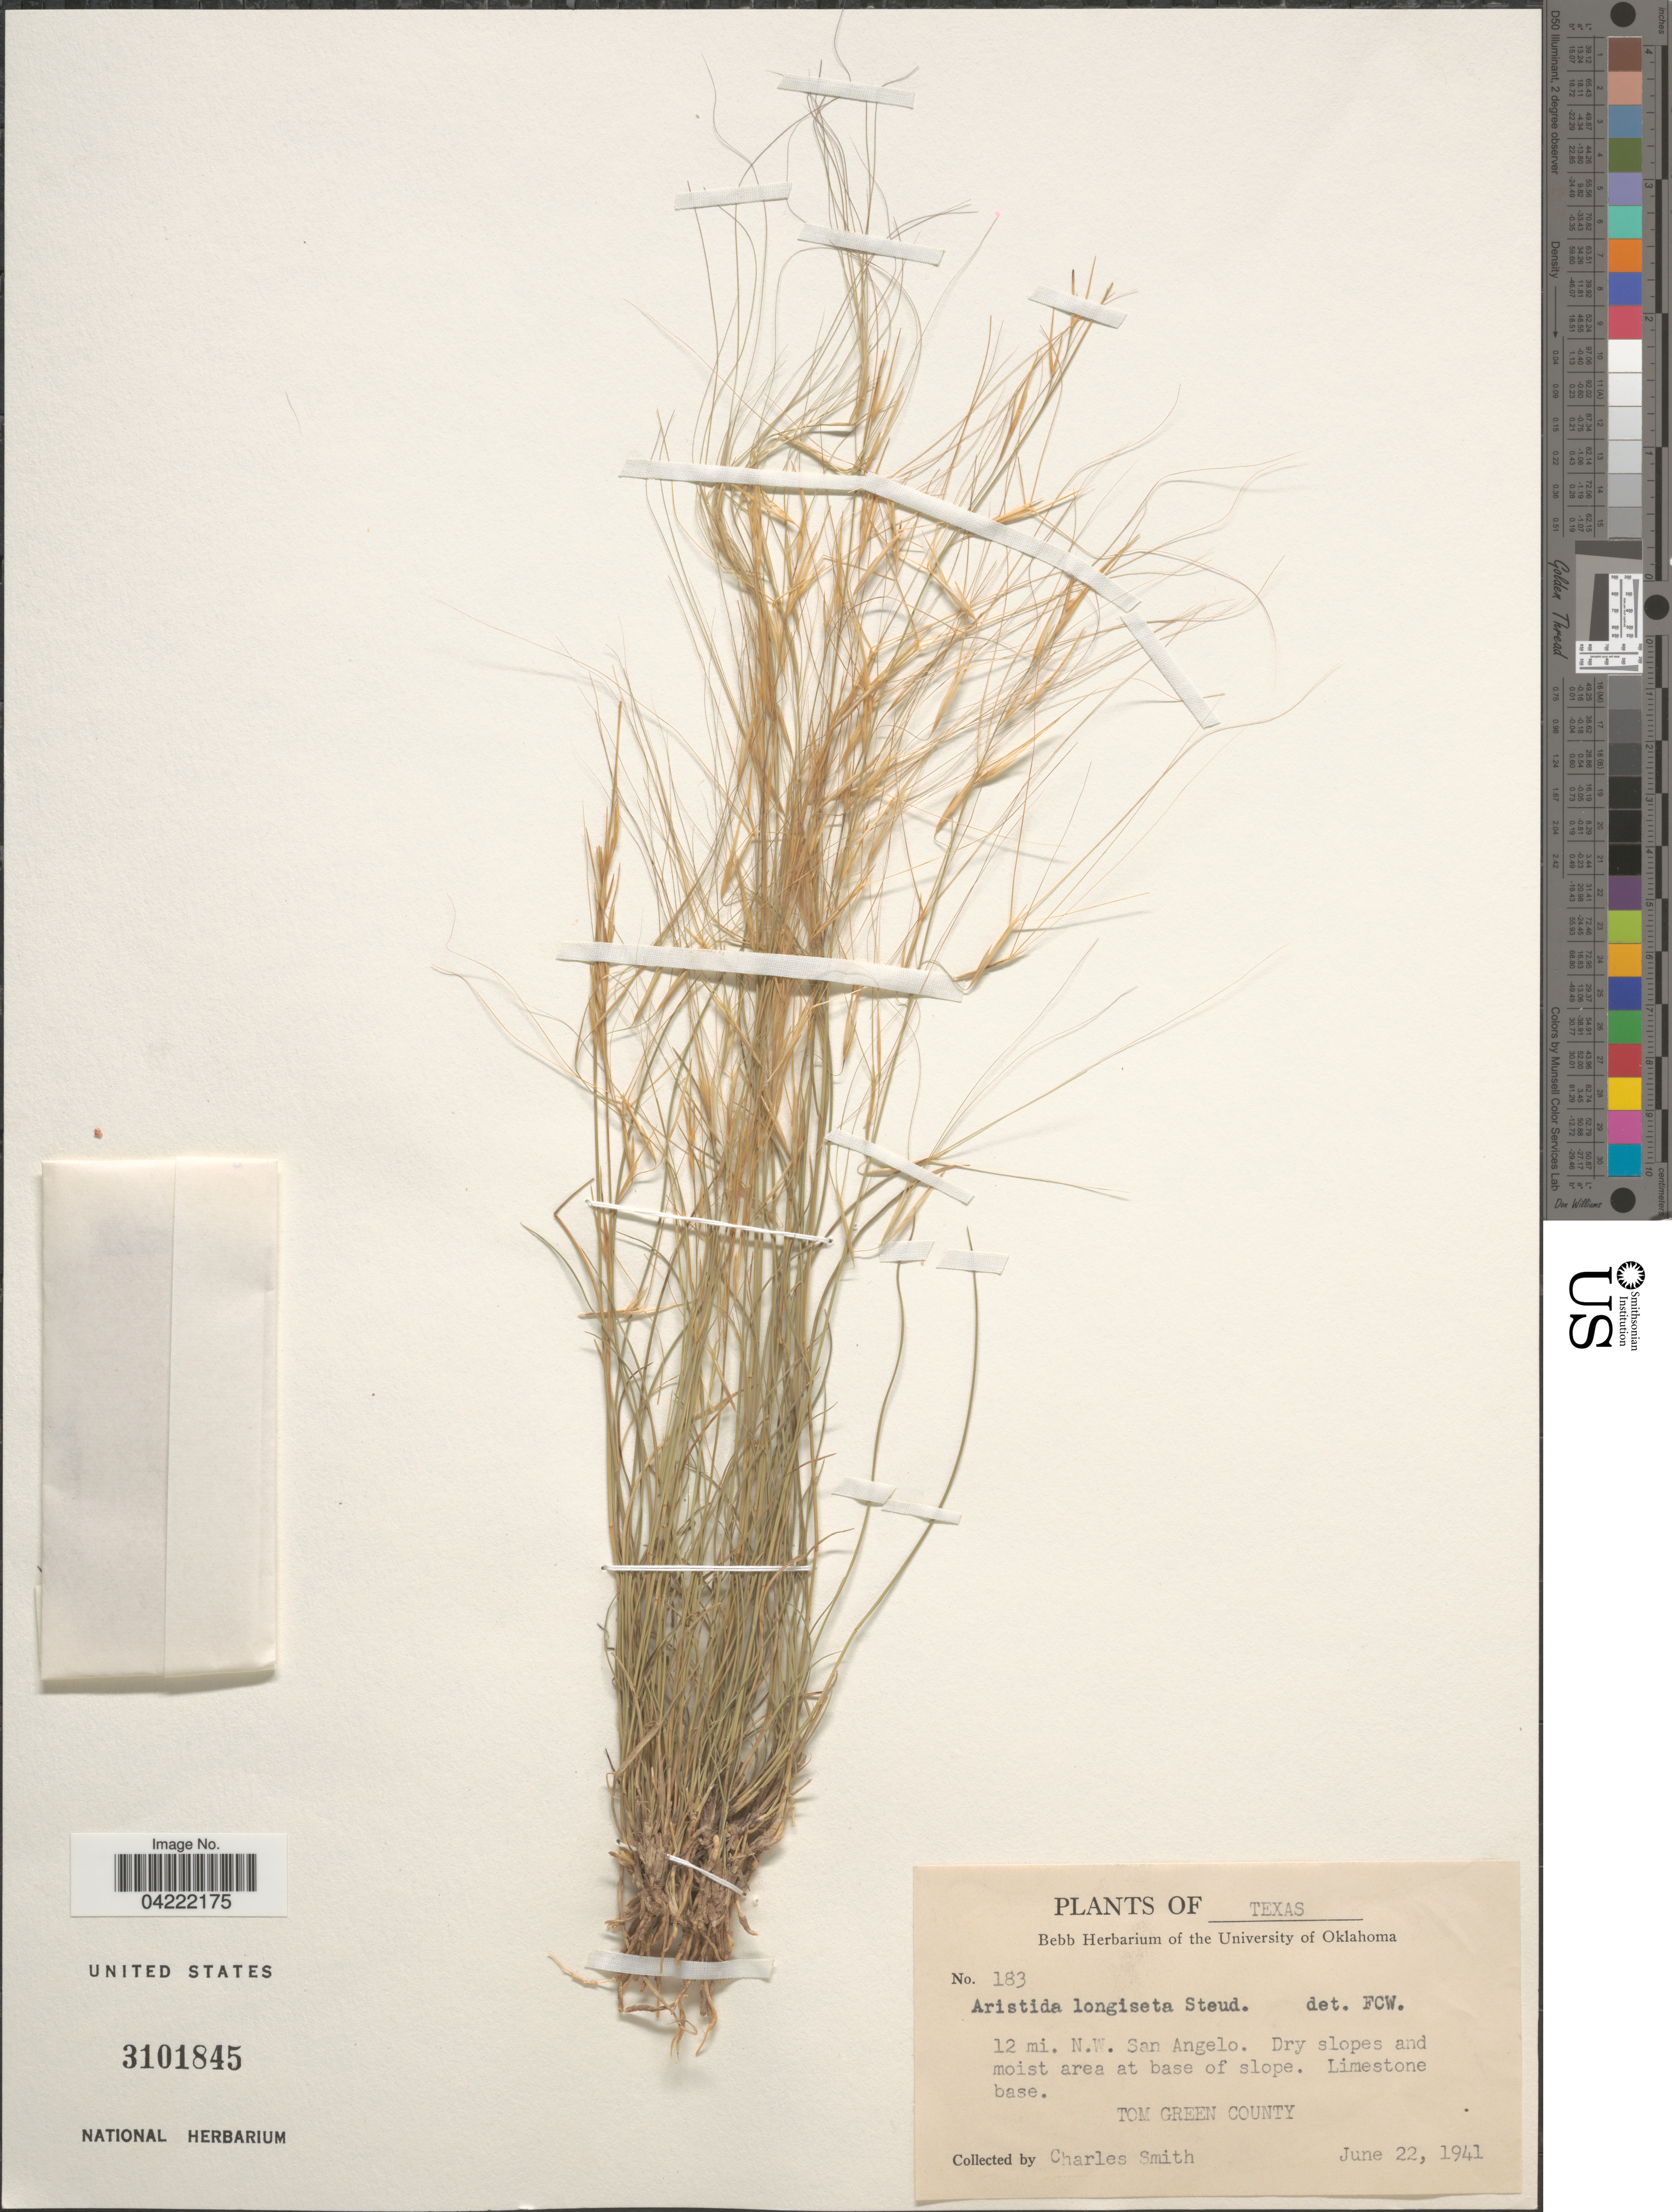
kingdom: Plantae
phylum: Tracheophyta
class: Liliopsida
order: Poales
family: Poaceae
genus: Aristida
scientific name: Aristida purpurea var. longiseta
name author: (Steud.) Vasey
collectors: C. Smith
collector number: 183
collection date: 1941-06-22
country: United States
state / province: Texas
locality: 12 mi. N.W. San Angelo. Dry slopes and moist area at base of slope. Tom Green County.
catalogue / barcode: US 3101845